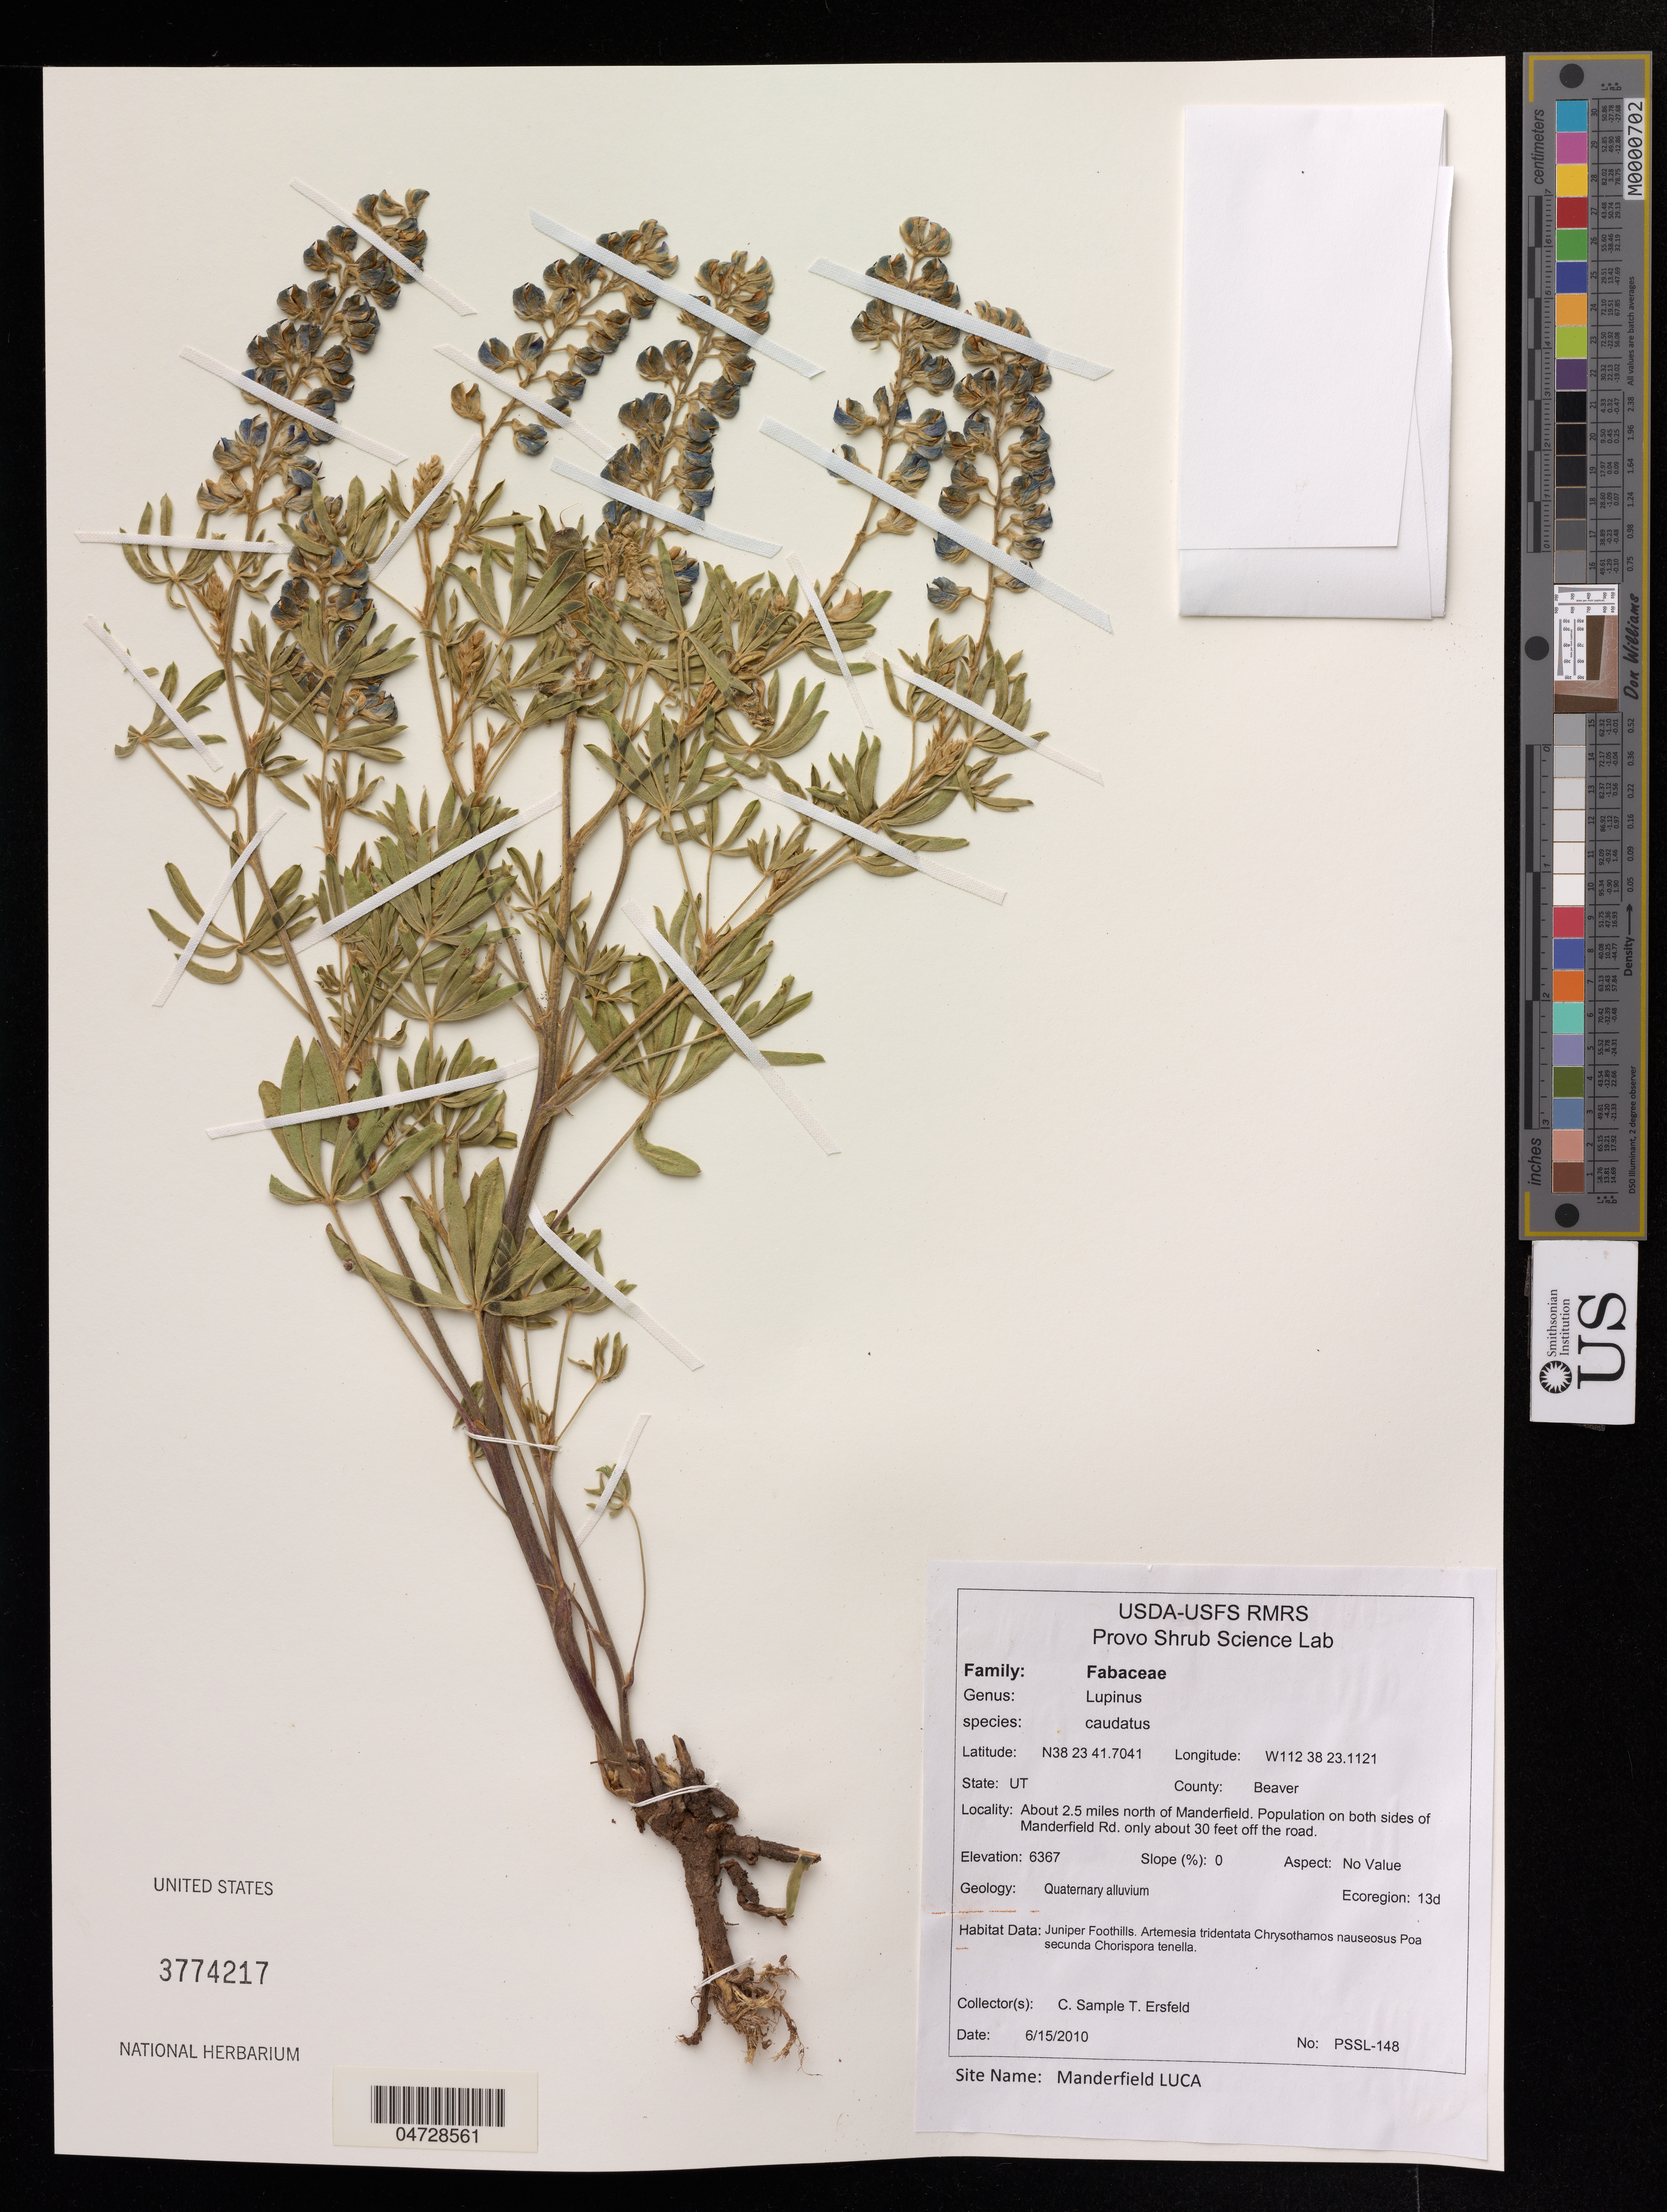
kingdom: Plantae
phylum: Tracheophyta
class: Magnoliopsida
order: Fabales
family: Fabaceae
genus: Lupinus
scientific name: Lupinus caudatus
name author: Kellogg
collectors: C. Sample & T. Ersfeld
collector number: PSSL-148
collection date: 2010-06-15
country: United States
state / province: Utah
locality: County: Beaver, About 2.5 miles north of Manderfield, Population on both sides of Manderfield Rd. only 30 feet off the road.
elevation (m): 1941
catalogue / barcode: US 3774217